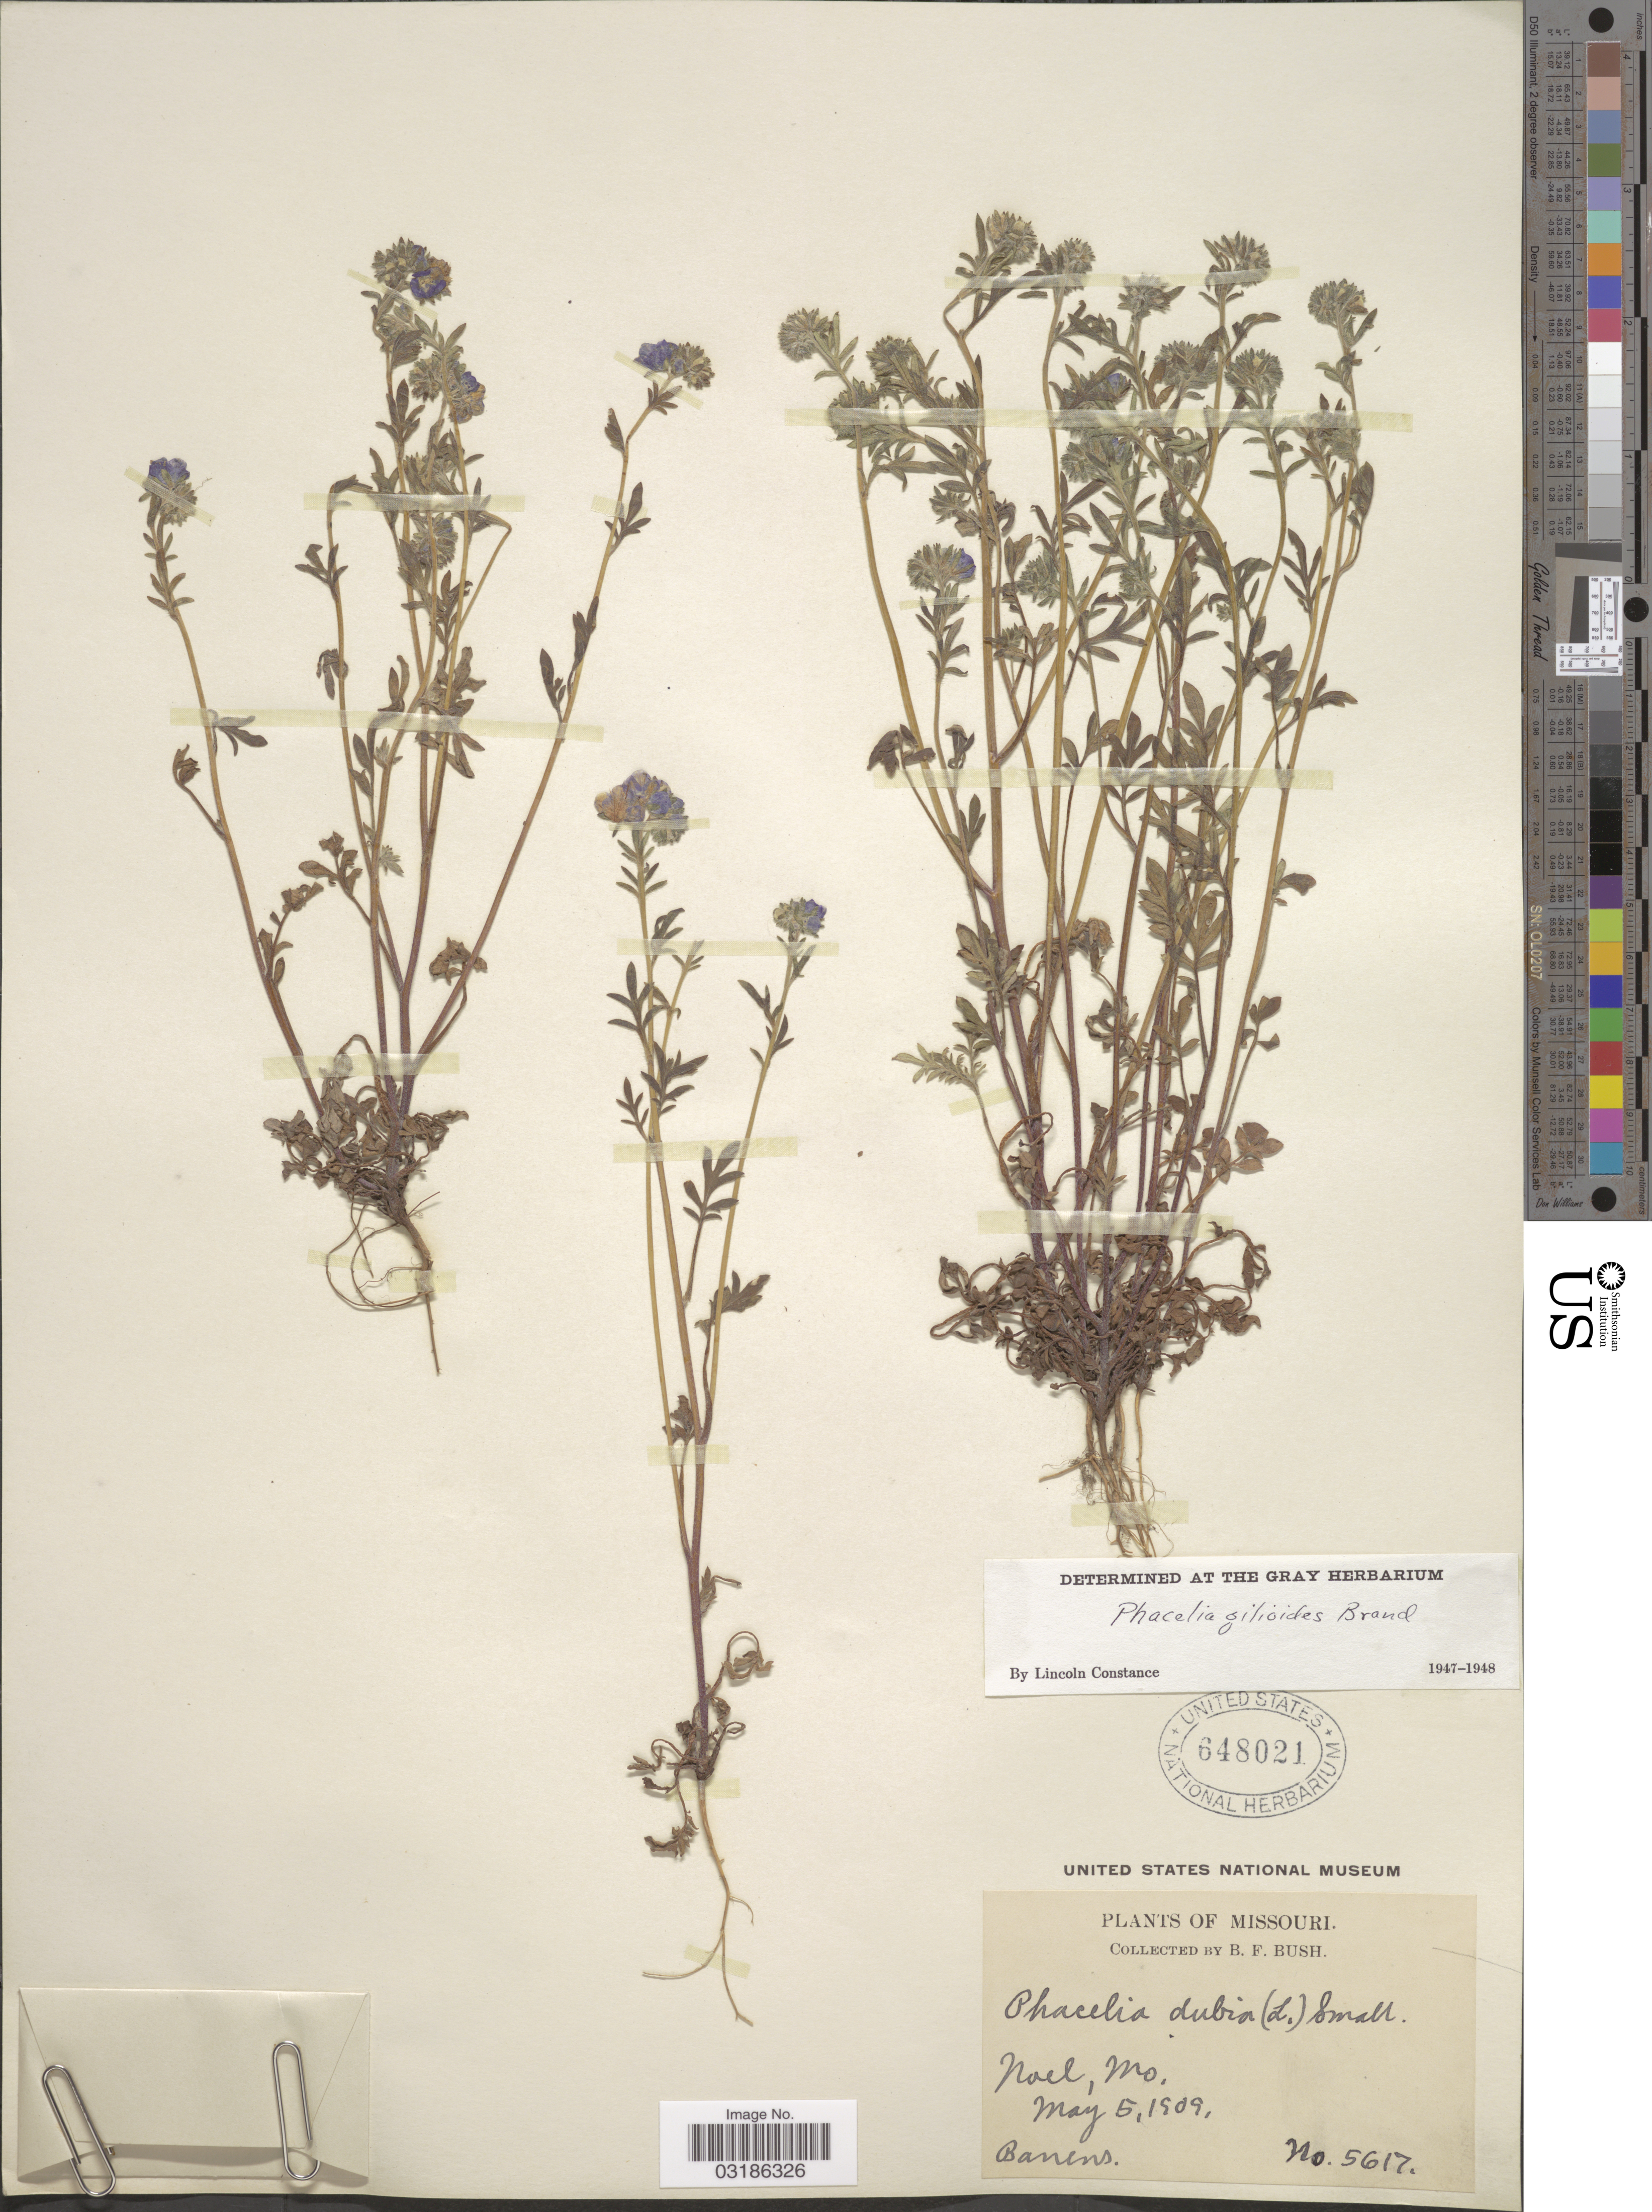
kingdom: Plantae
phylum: Tracheophyta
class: Magnoliopsida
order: Boraginales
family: Hydrophyllaceae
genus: Phacelia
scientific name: Phacelia gilioides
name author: Brand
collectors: B. F. Bush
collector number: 5617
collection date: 1909-05-05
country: United States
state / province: Missouri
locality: Noel, Mo.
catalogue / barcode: US 648021